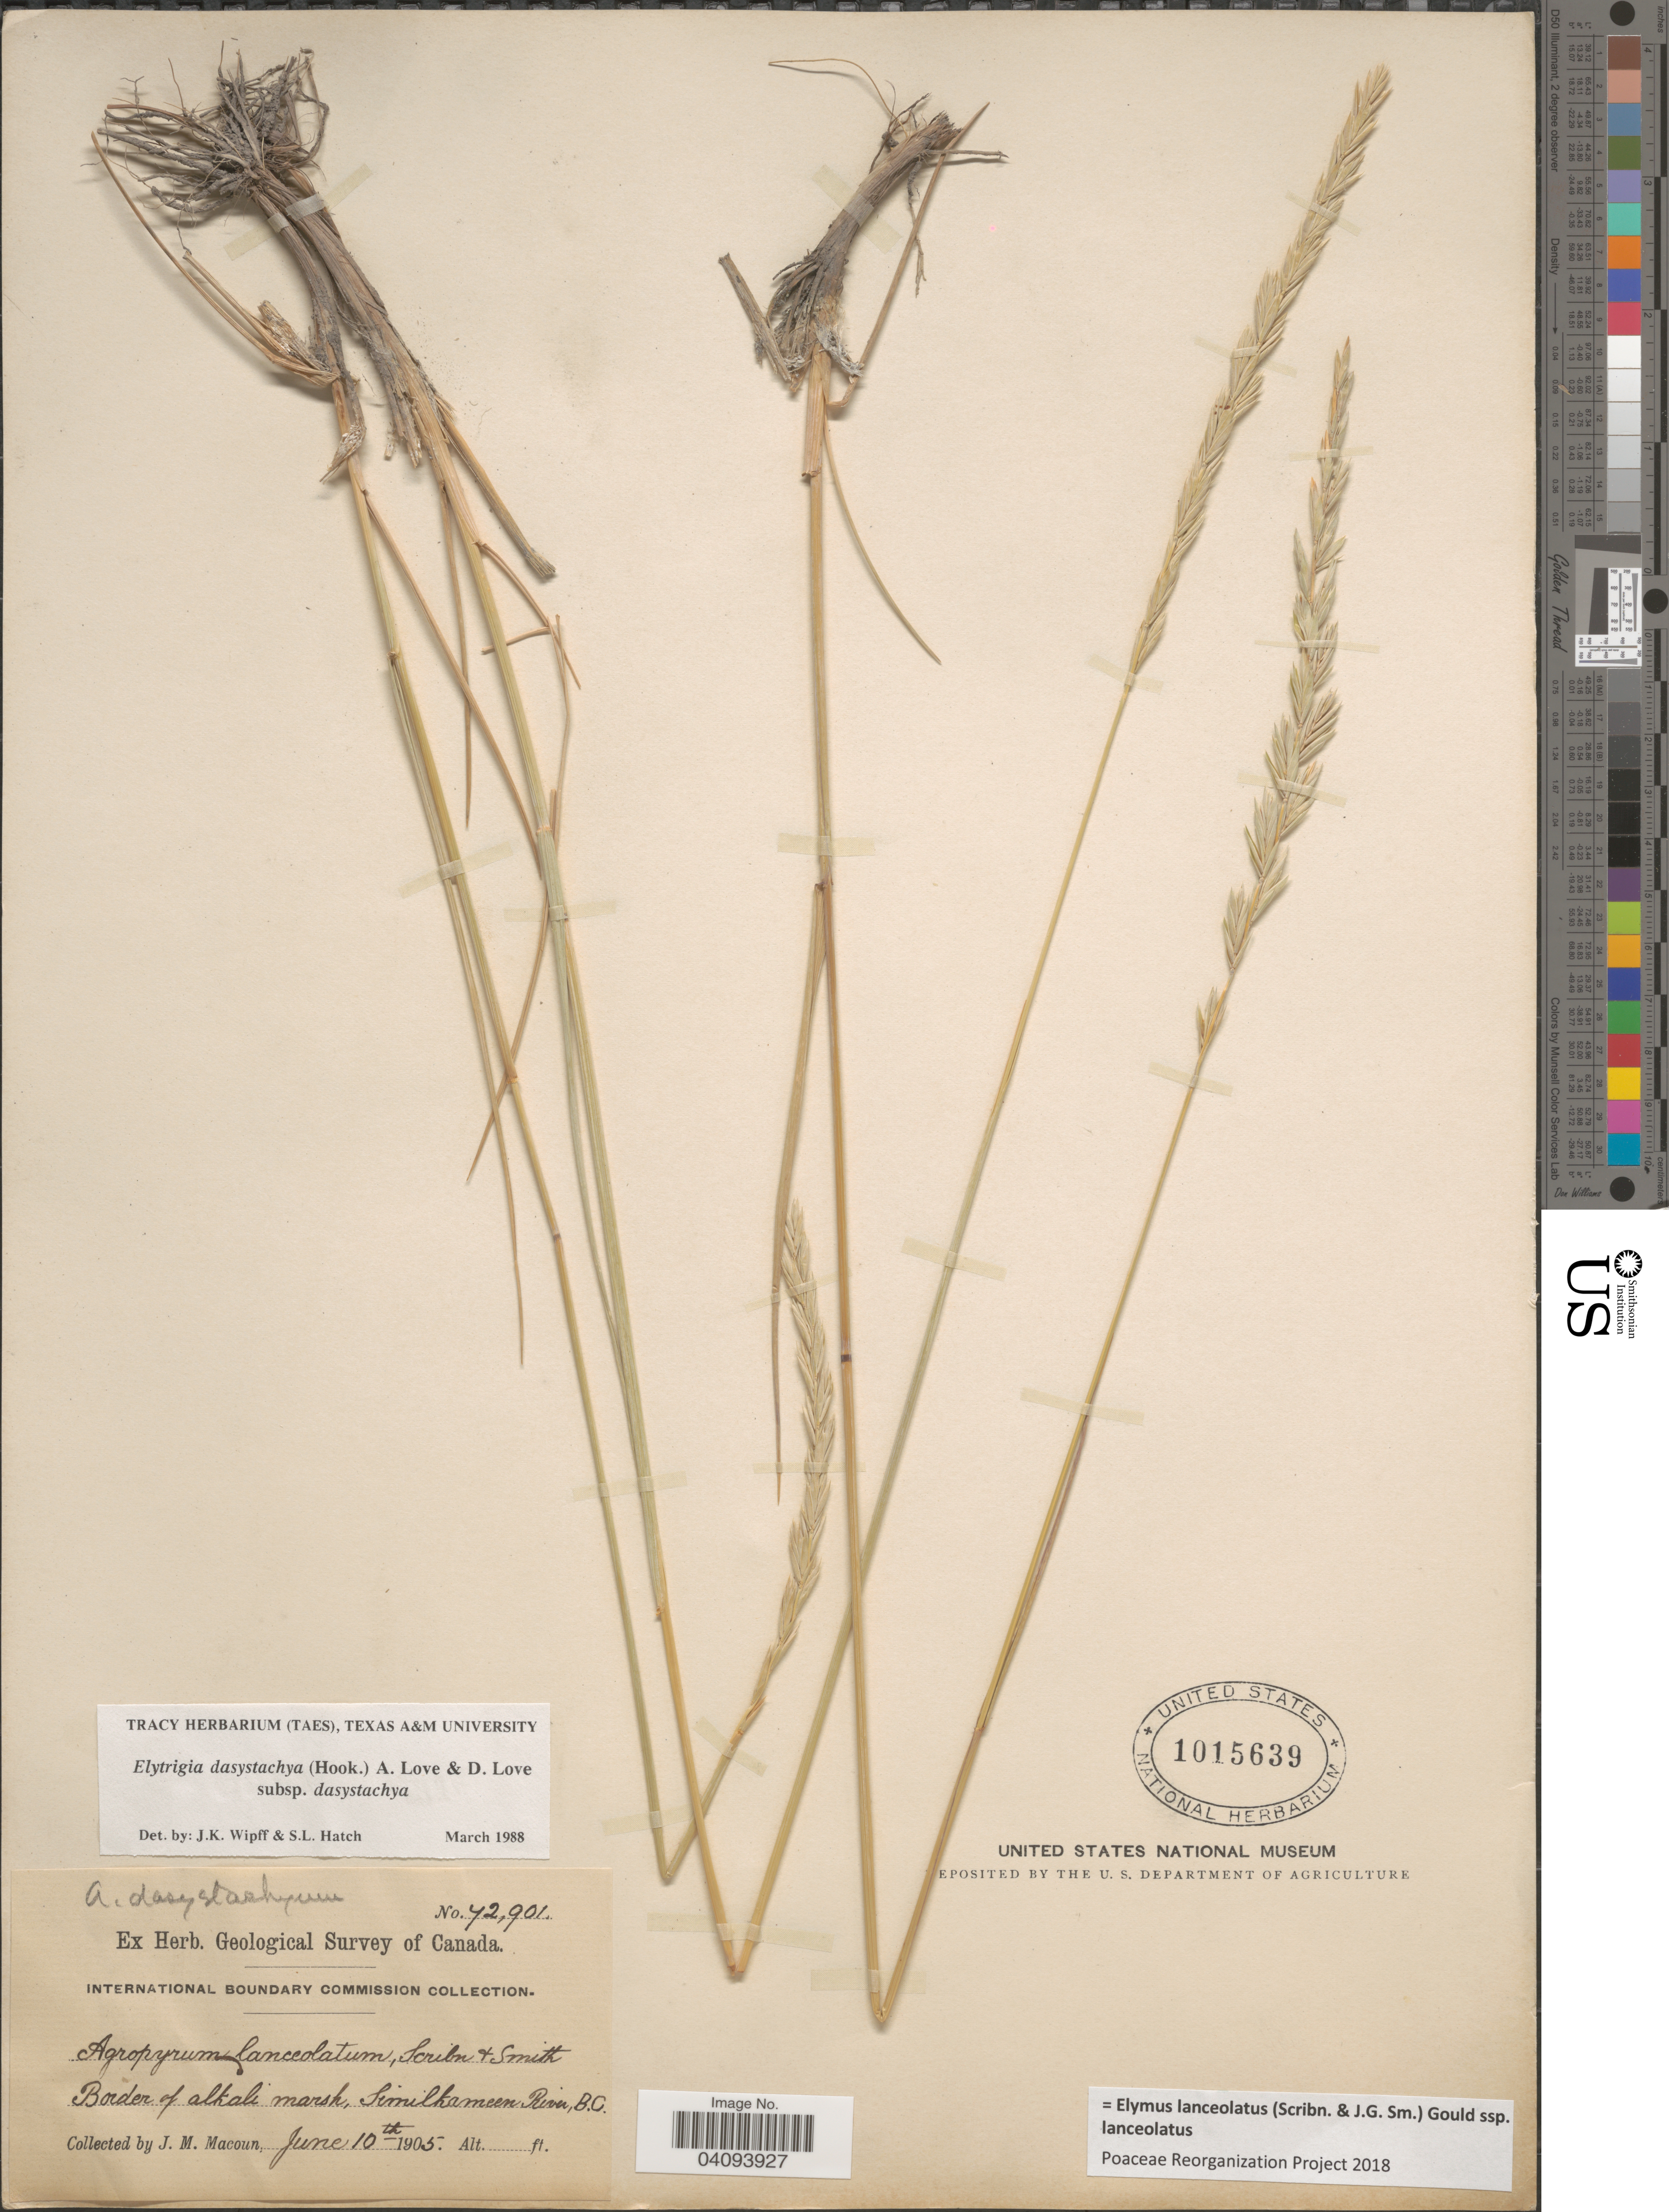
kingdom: Plantae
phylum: Tracheophyta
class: Liliopsida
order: Poales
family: Poaceae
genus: Elymus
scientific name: Elymus lanceolatus subsp. lanceolatus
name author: (Scribn. & J.G. Sm.) Gould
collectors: J. M. Macoun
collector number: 72901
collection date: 1905-06-10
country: Canada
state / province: British Columbia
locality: Geological Survey of Canada. Border of alkali marsh, Similkameen River.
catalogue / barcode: US 1015639